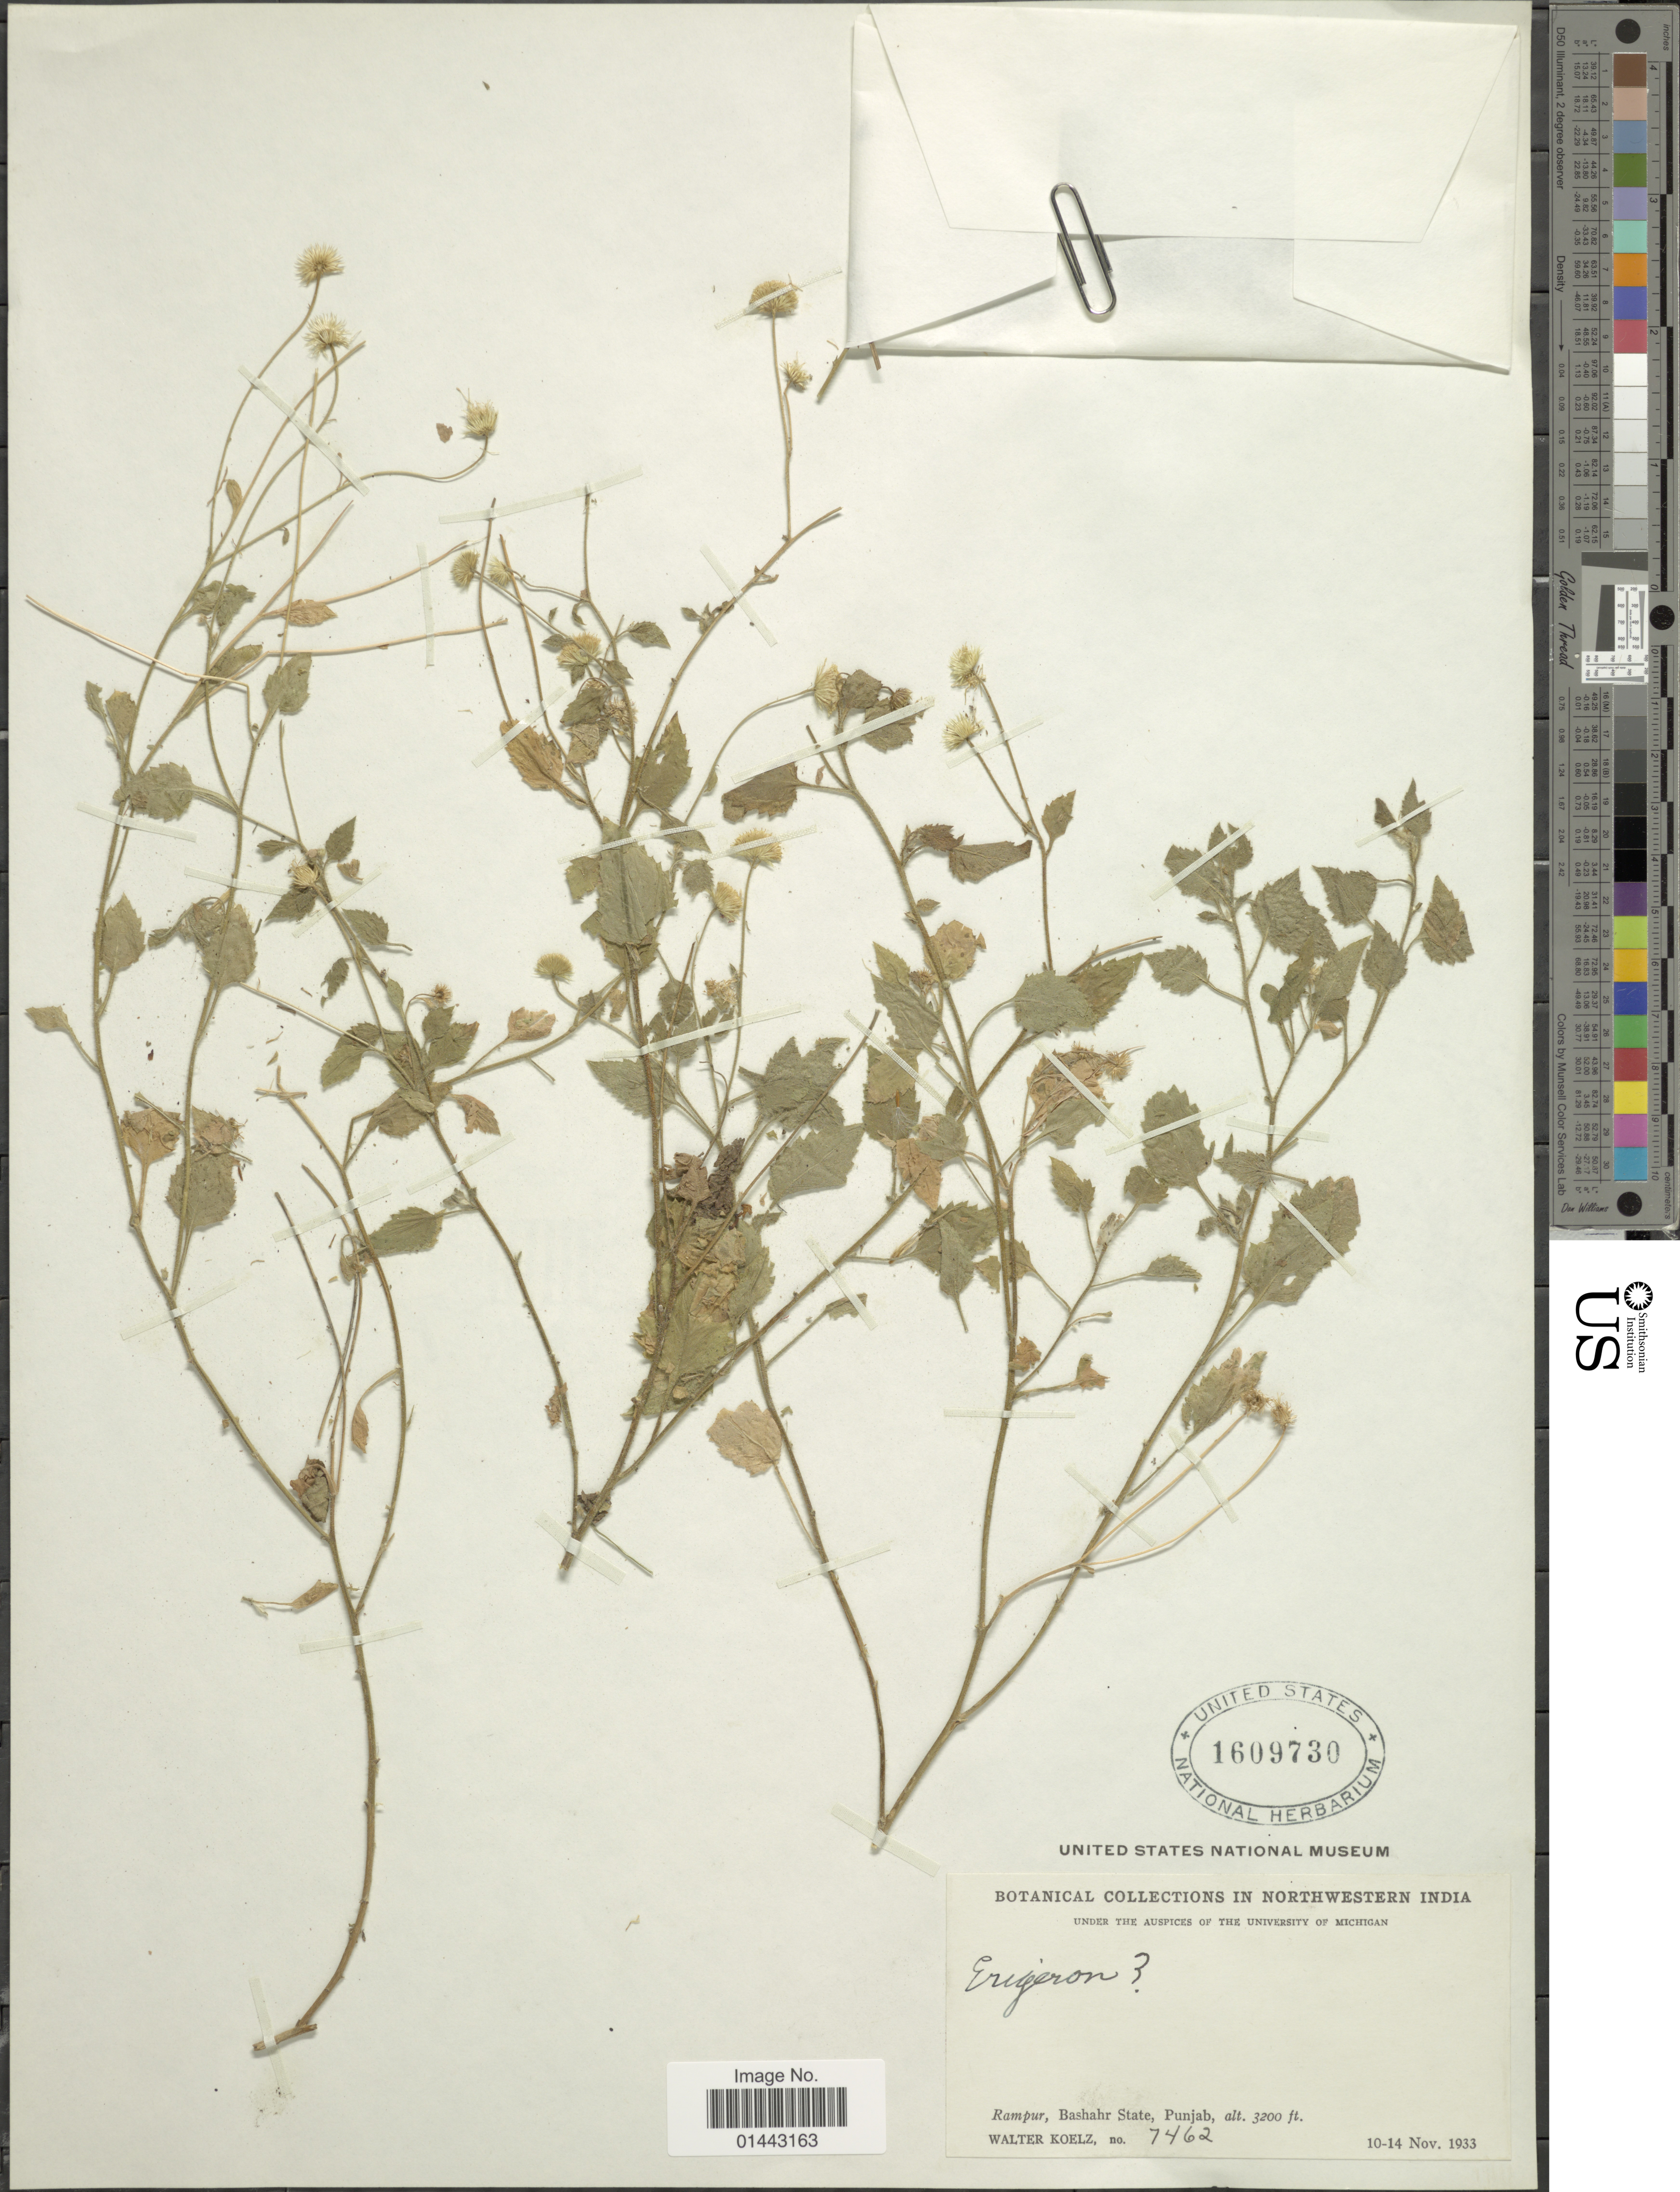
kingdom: Plantae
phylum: Tracheophyta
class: Magnoliopsida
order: Asterales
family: Asteraceae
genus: Erigeron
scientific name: Erigeron sp.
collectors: W. N. Koelz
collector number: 7462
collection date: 1933-11-10/1933-11-14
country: India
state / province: Punjab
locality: Northwestern India, Rampur, Badhahr State.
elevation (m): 975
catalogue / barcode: US 1609730